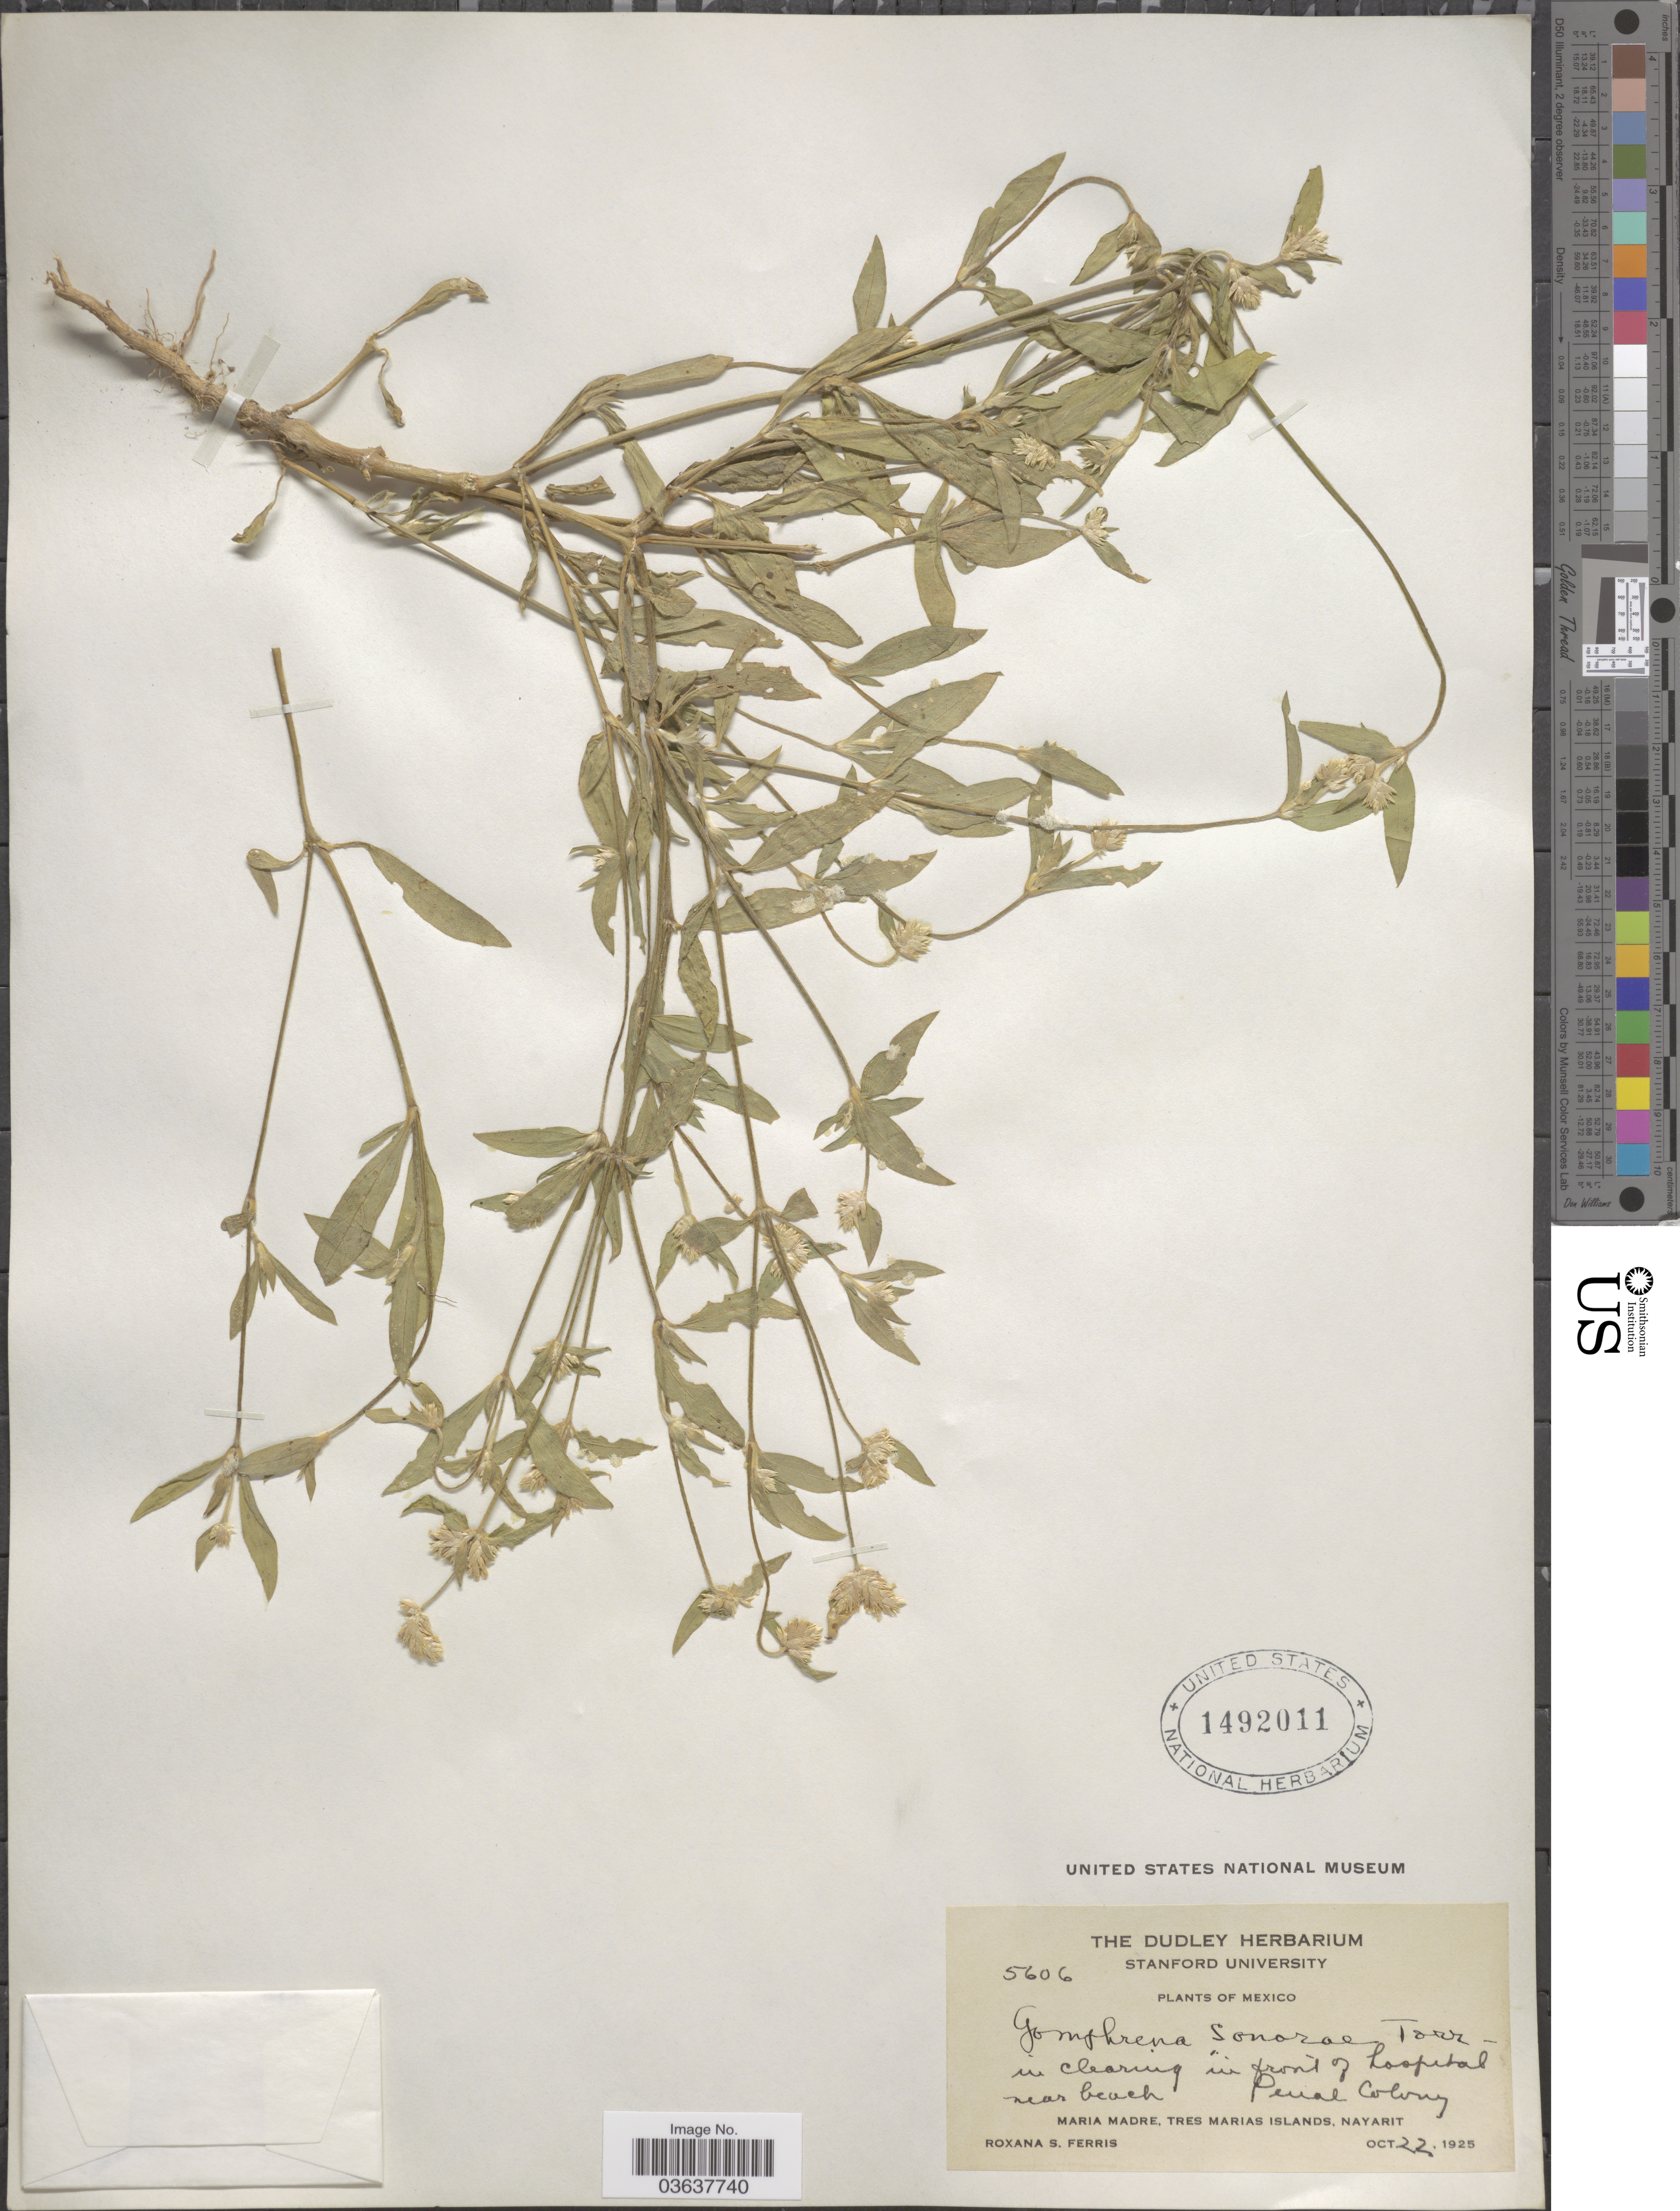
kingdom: Plantae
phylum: Tracheophyta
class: Magnoliopsida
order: Caryophyllales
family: Amaranthaceae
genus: Gomphrena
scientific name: Gomphrena sonorae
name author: Torr. in Emory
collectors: R. S. Ferris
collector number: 5606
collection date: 1925-10-22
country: Mexico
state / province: Nayarit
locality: In clearing in front of hospital near beach. Penal Colony. Maria Madre, Tres Marias Islands.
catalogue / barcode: US 1492011